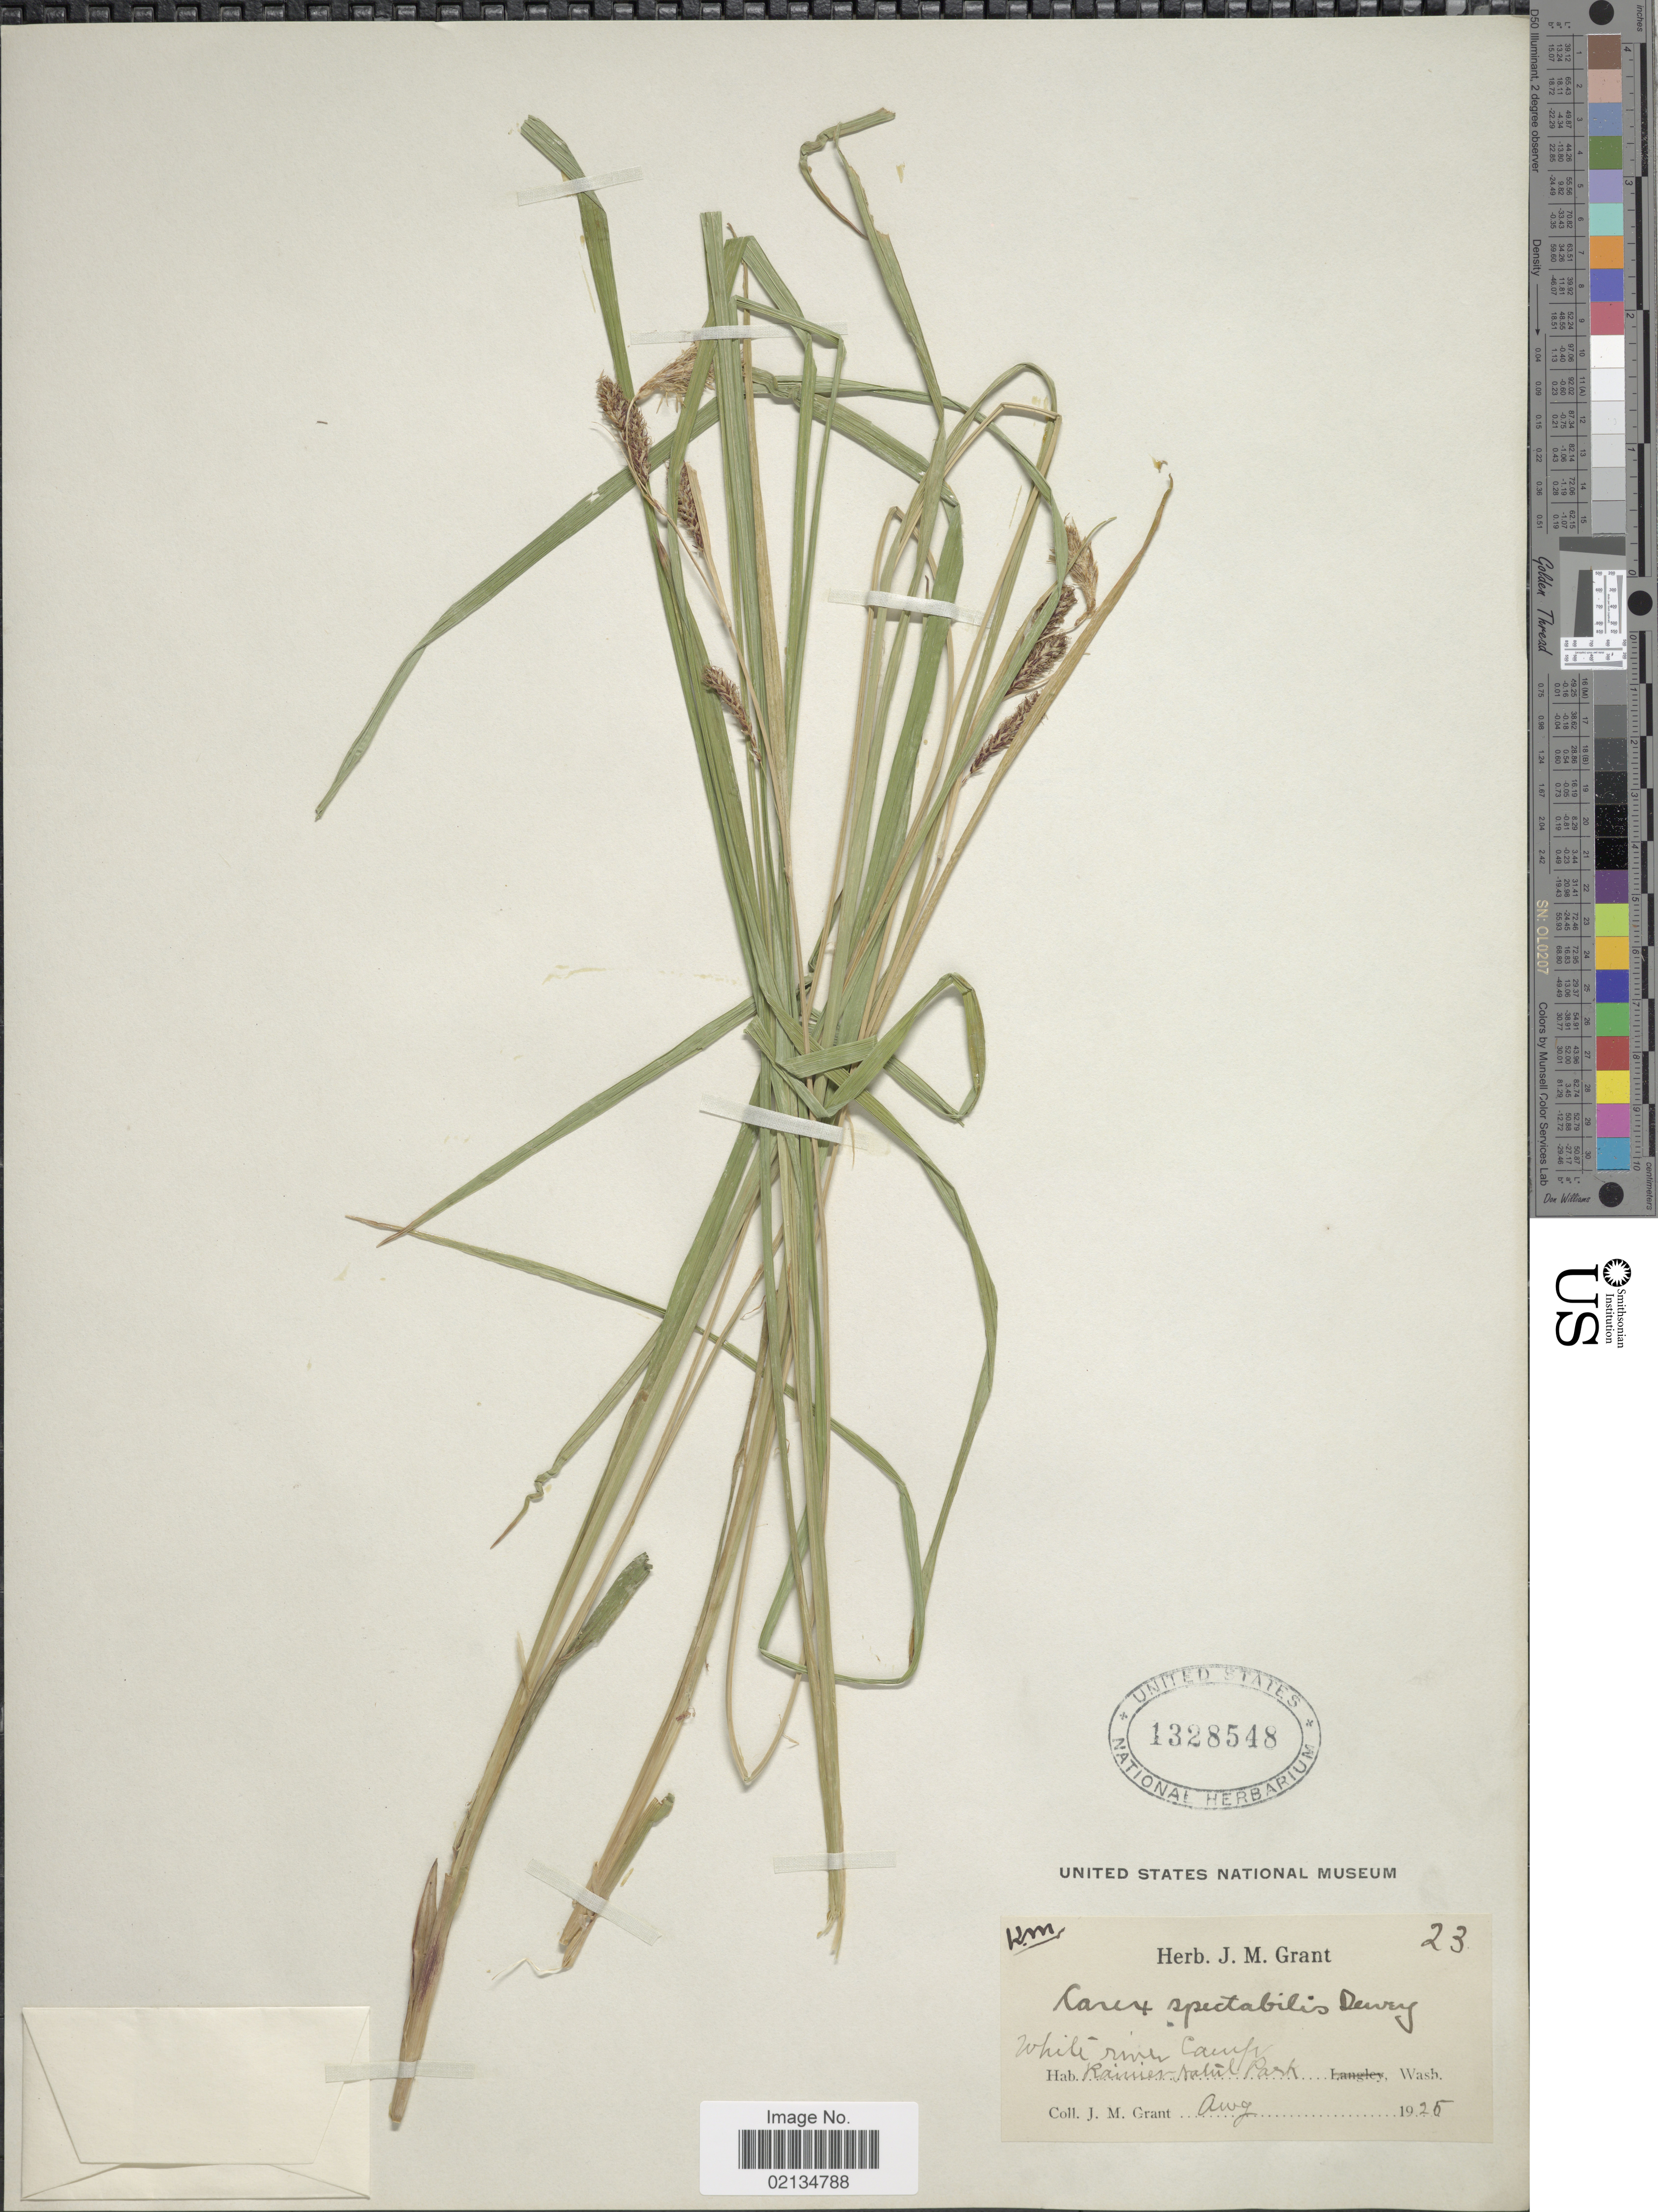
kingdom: Plantae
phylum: Tracheophyta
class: Liliopsida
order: Poales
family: Cyperaceae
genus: Carex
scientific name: Carex spectabilis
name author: Dewey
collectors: J. M. Grant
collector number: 23?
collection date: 1925-08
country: United States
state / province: Washington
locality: White River camp, Rainier Natnl. Park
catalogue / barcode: US 1328548